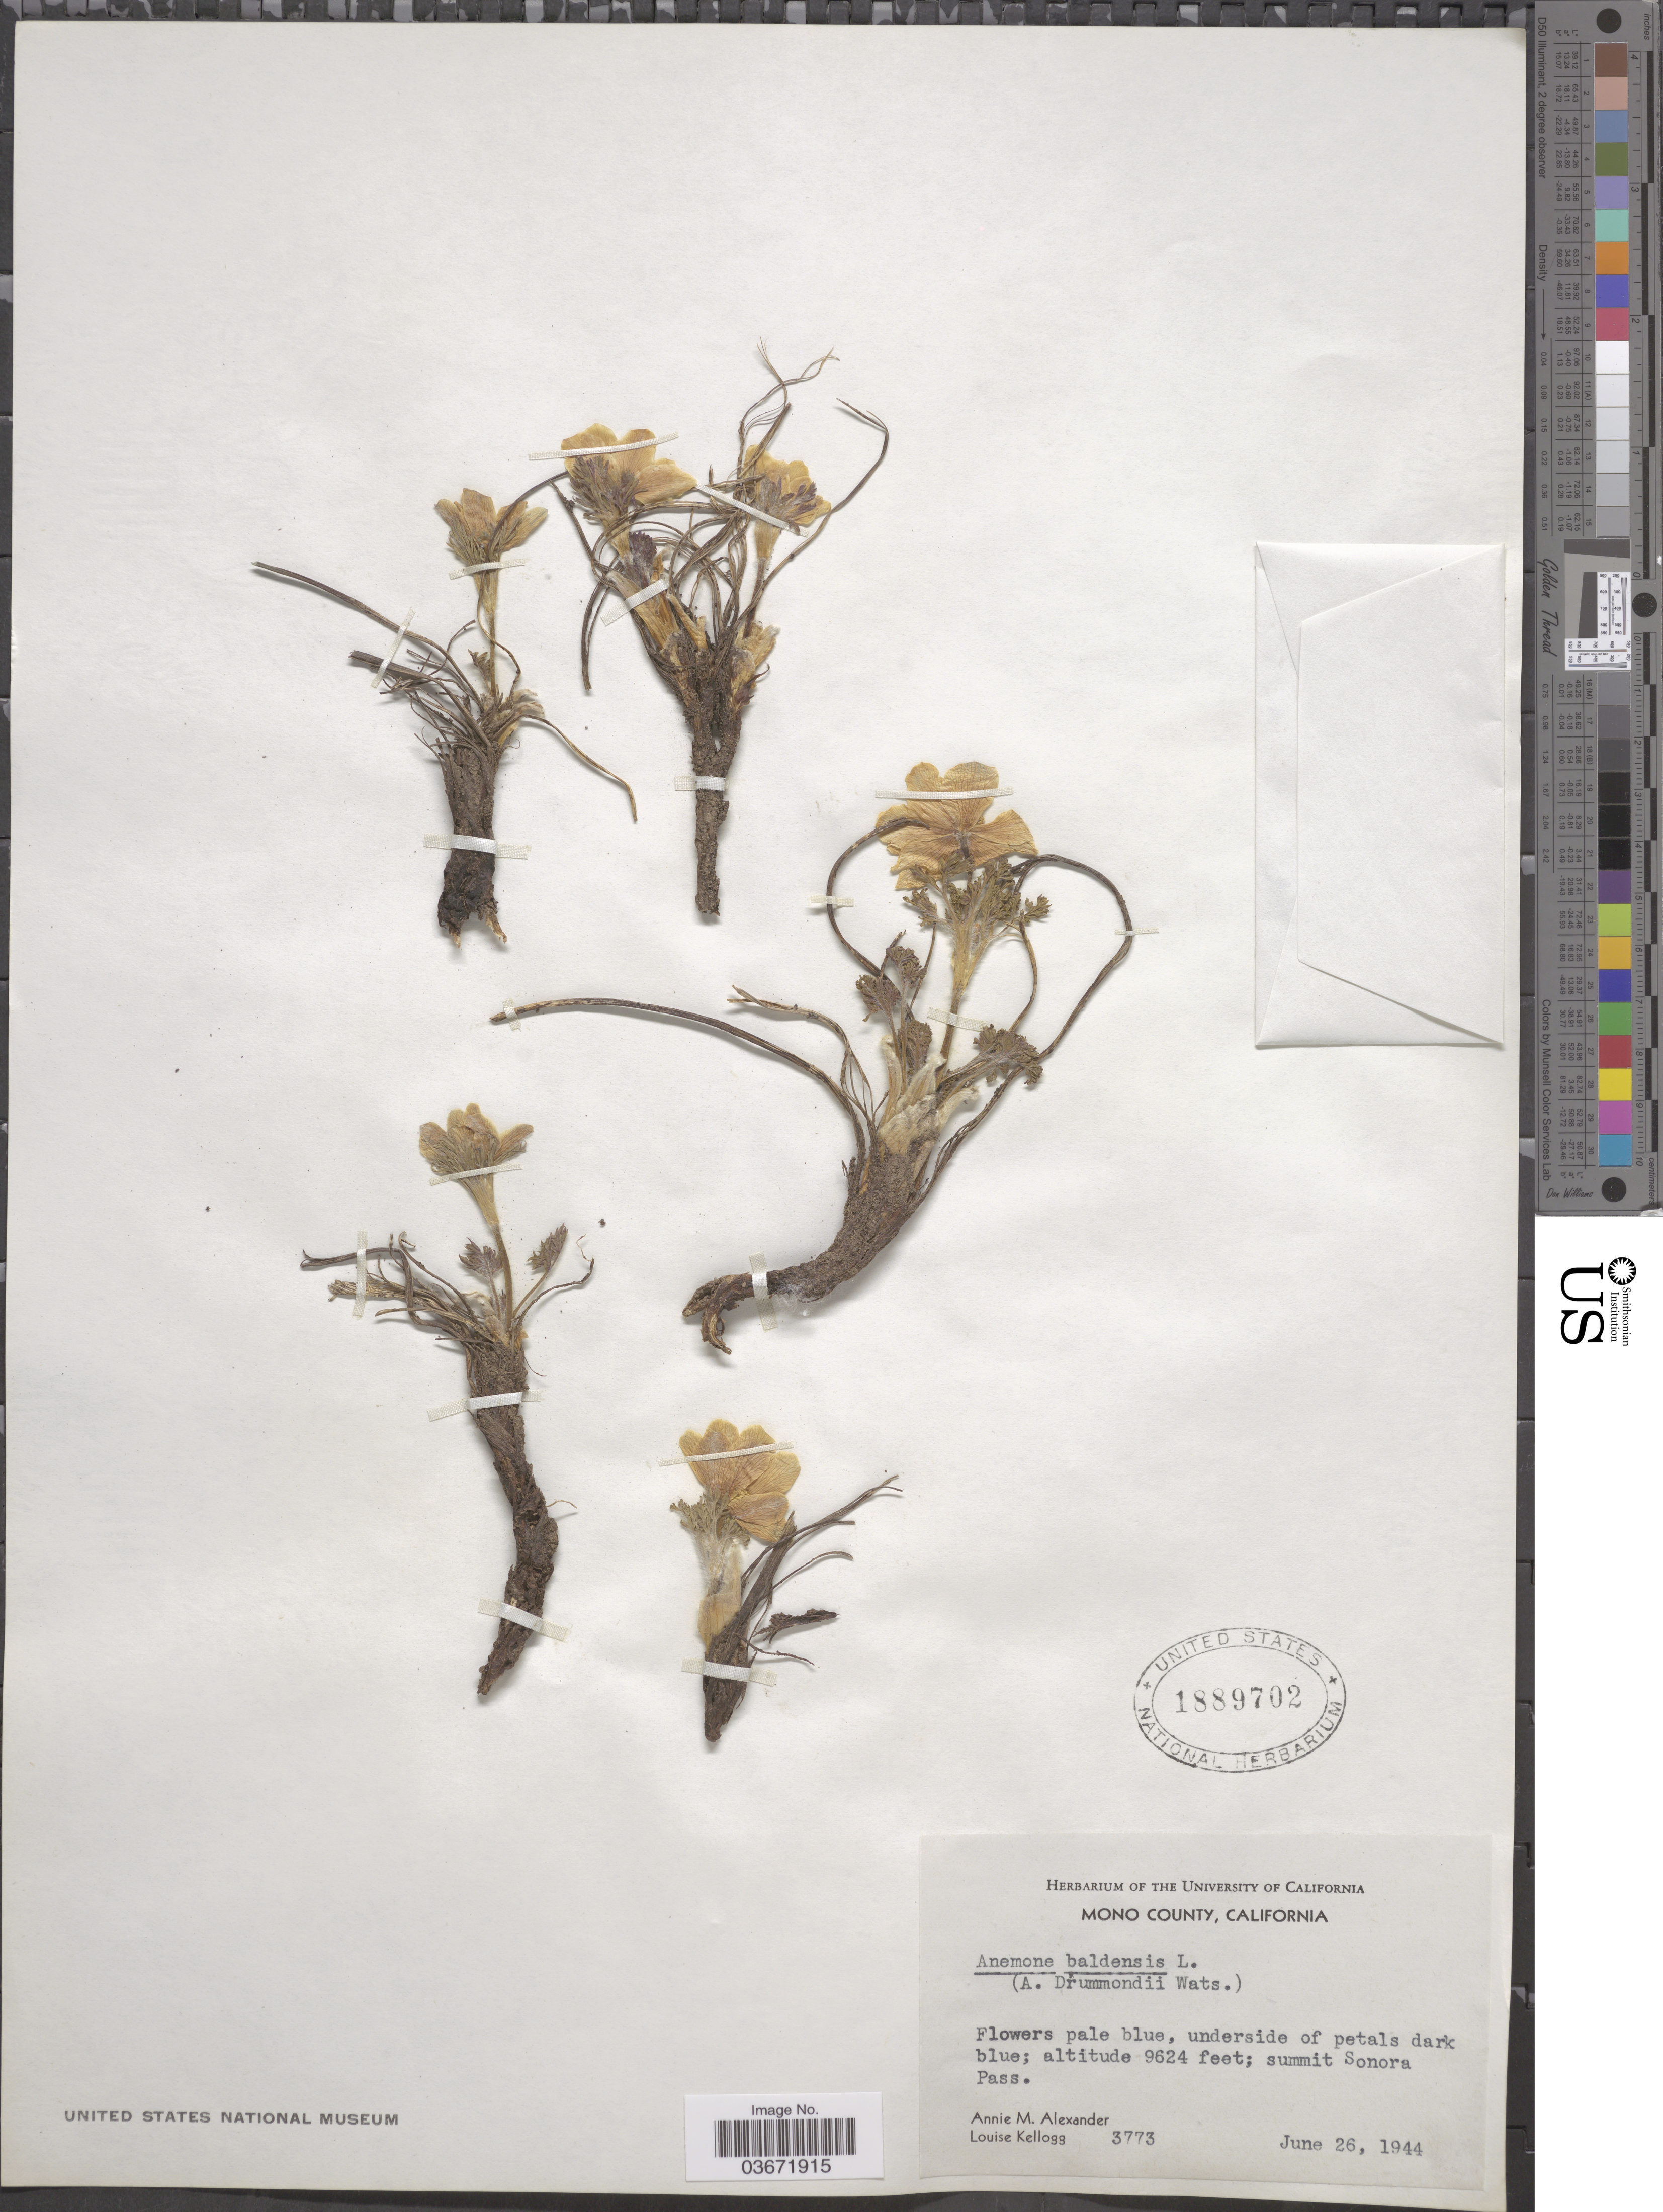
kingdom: Plantae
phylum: Tracheophyta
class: Magnoliopsida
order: Ranunculales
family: Ranunculaceae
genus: Anemone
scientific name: Anemone drummondii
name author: S. Watson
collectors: A. M. Alexander & L. Kellogg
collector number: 3773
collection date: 1944-06-26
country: United States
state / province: California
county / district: Mono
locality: Mono County. Summit Sonora Pass.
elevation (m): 2933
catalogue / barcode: US 1889702